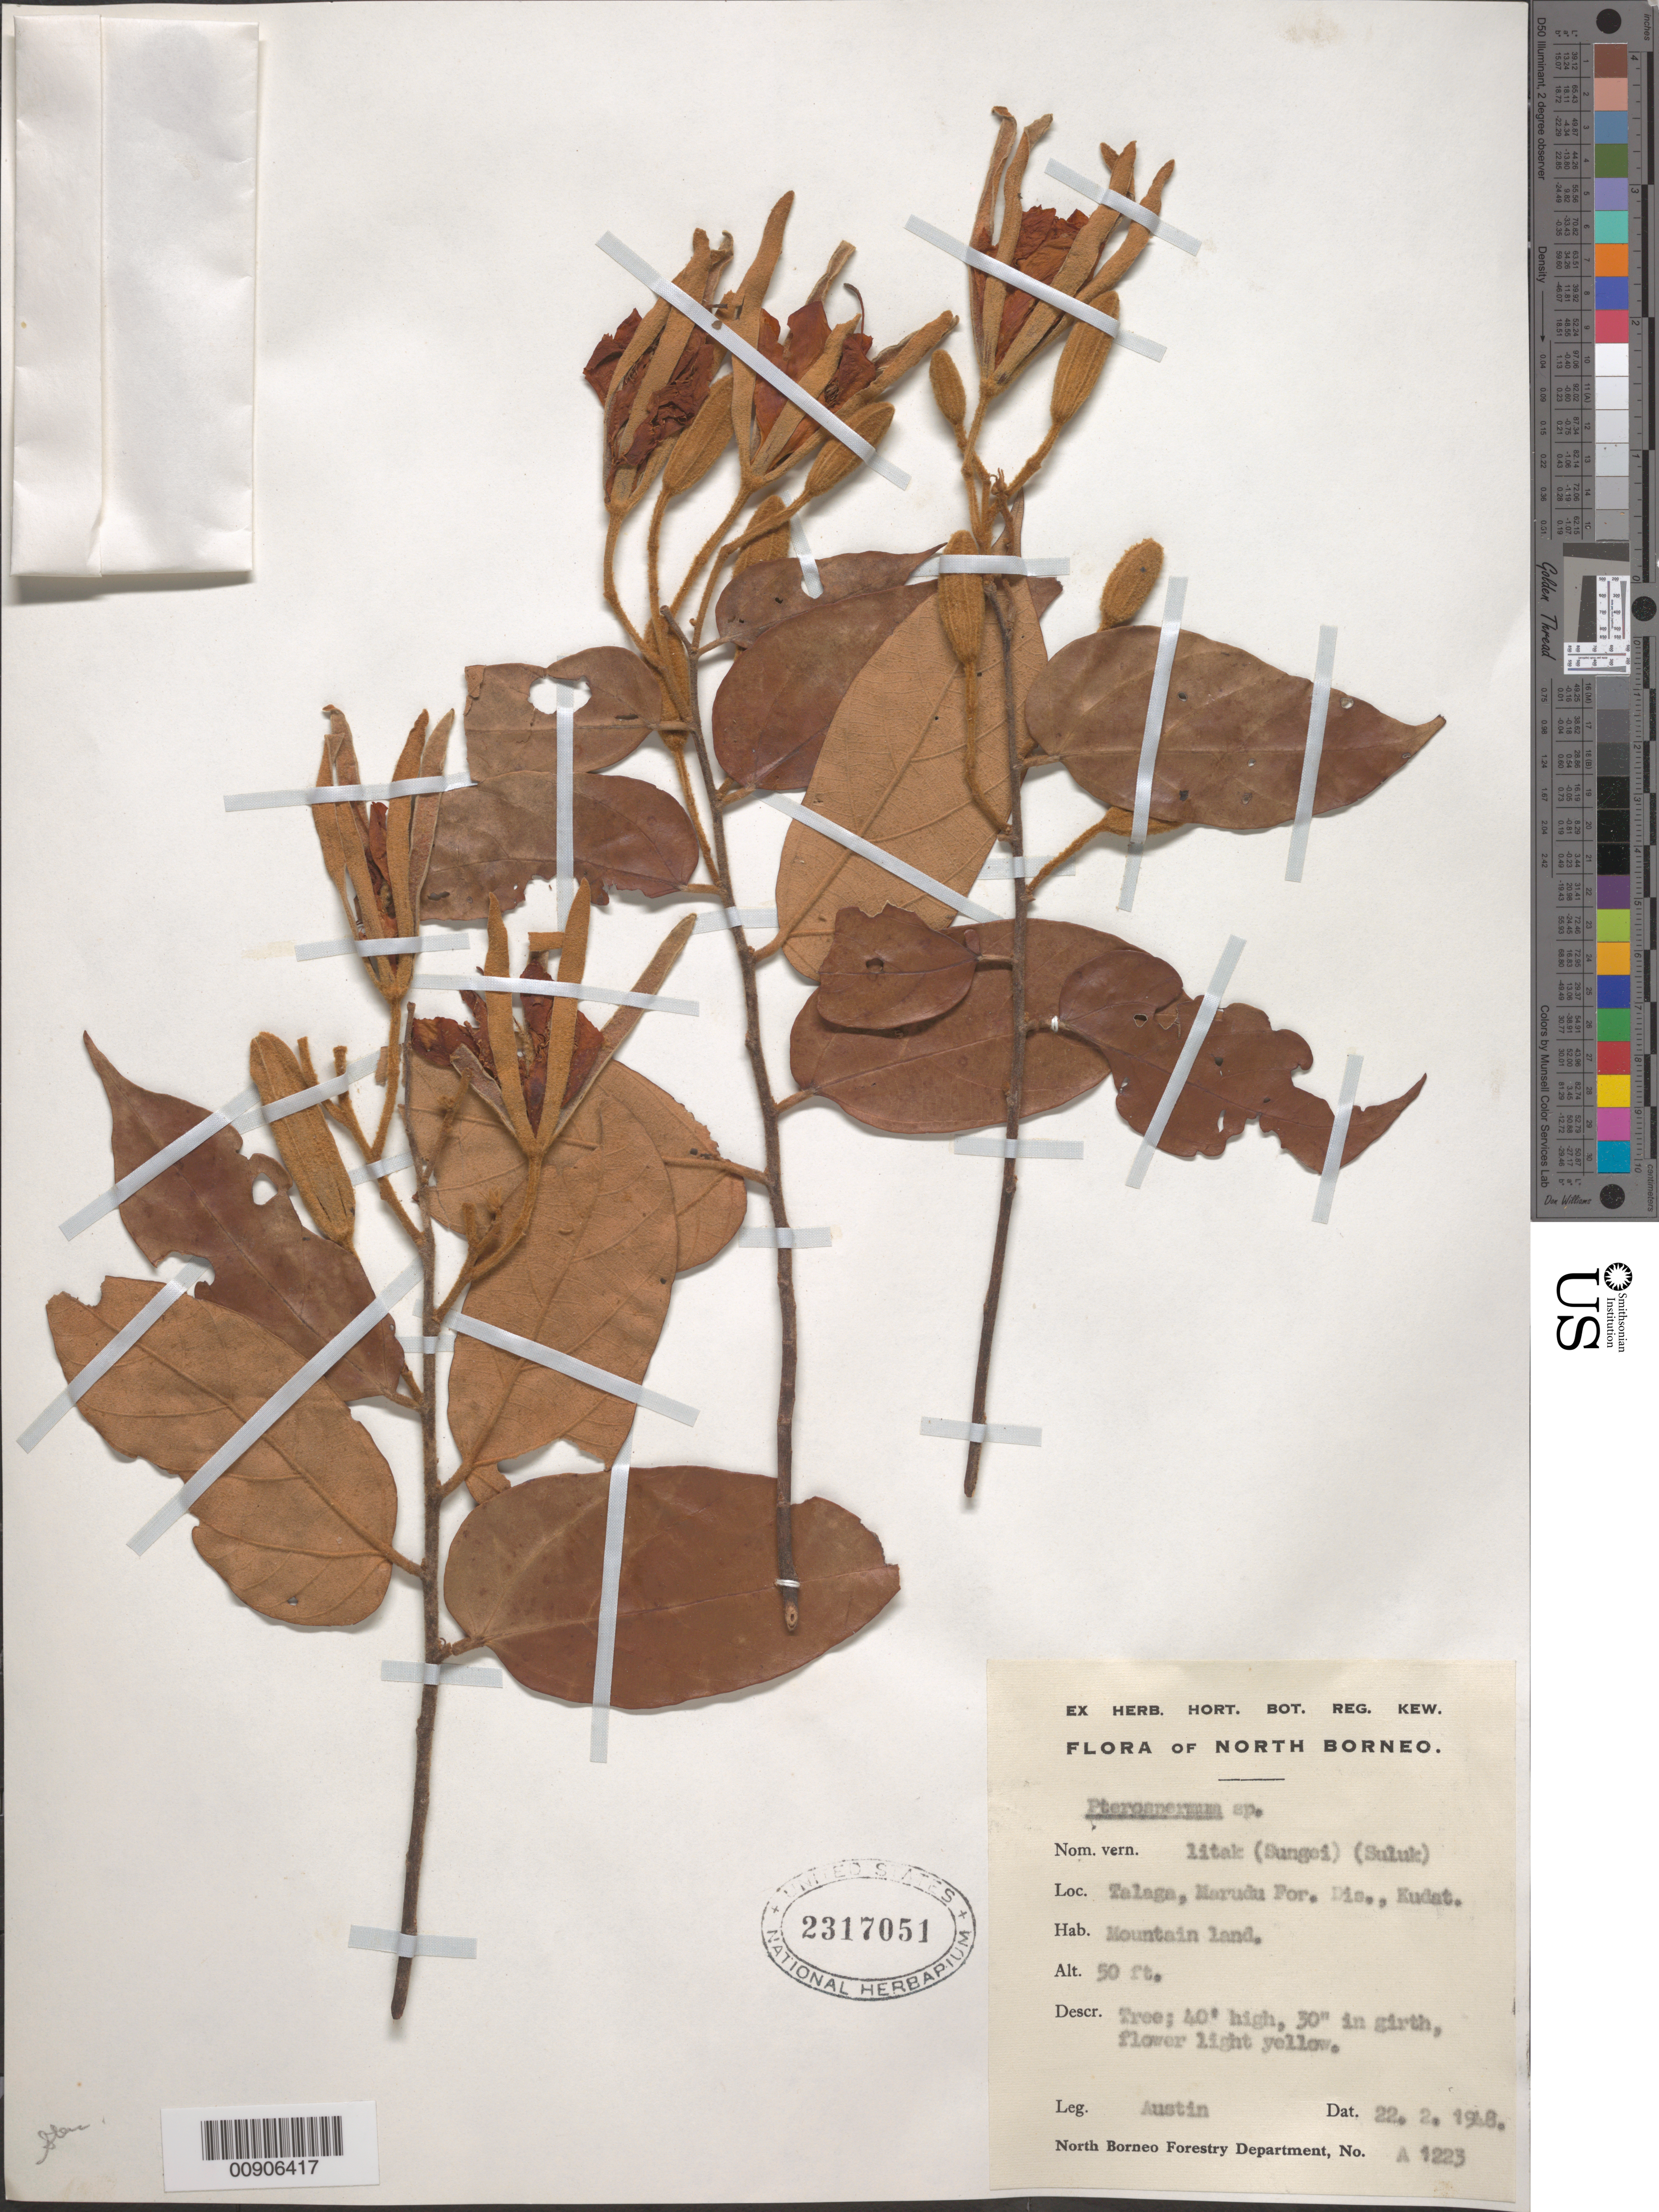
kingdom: Plantae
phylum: Tracheophyta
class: Magnoliopsida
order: Malvales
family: Malvaceae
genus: Pterospermum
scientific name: Pterospermum sp.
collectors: -. Austin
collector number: A 1223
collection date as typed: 22 Feb 1948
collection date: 1948-02-22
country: Indonesia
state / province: Kalimantan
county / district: Kalimantan Barat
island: Borneo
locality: Talaga, Marudu For. Dis., Kudat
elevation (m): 15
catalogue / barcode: US 2317051